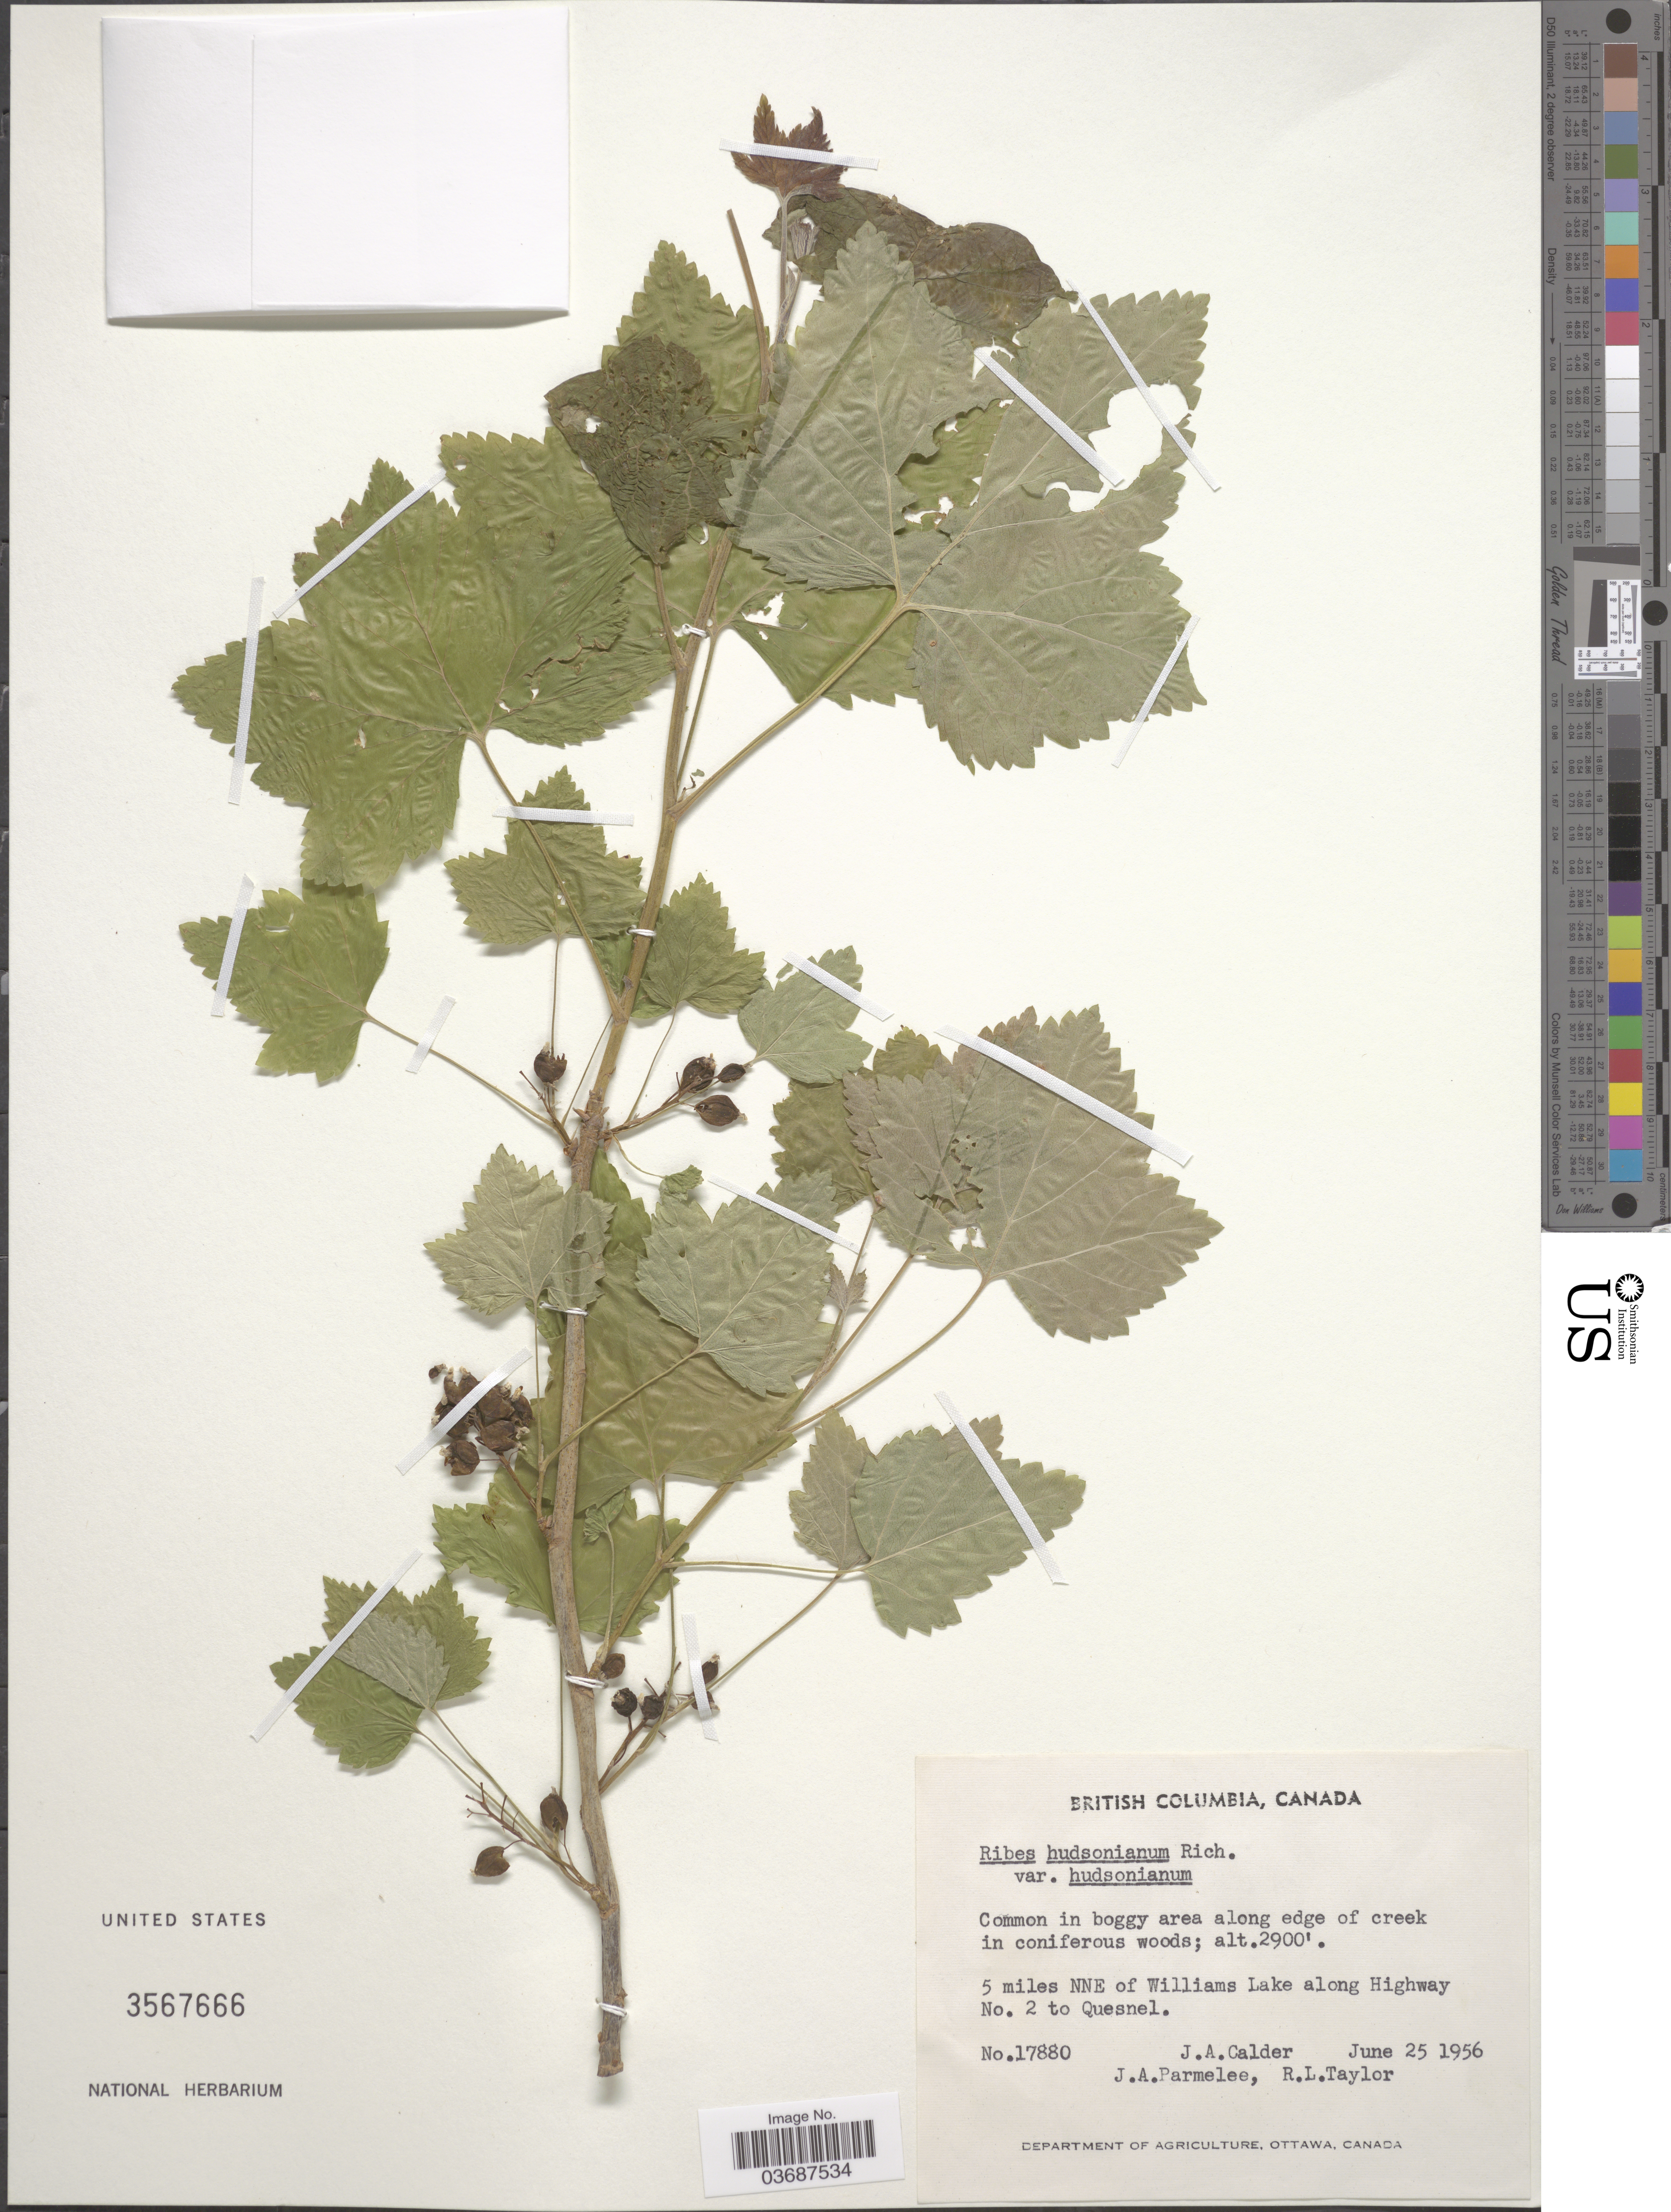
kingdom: Plantae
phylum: Tracheophyta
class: Magnoliopsida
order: Saxifragales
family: Grossulariaceae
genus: Ribes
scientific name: Ribes hudsonianum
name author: Richardson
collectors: J. A. Calder, J. A. Parmelee & R. Taylor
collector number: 17880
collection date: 1956-06-25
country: Canada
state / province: British Columbia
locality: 5 miles NNE of Williams Lake along Highway No. 2 to Quesnel.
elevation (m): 884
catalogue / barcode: US 3567666